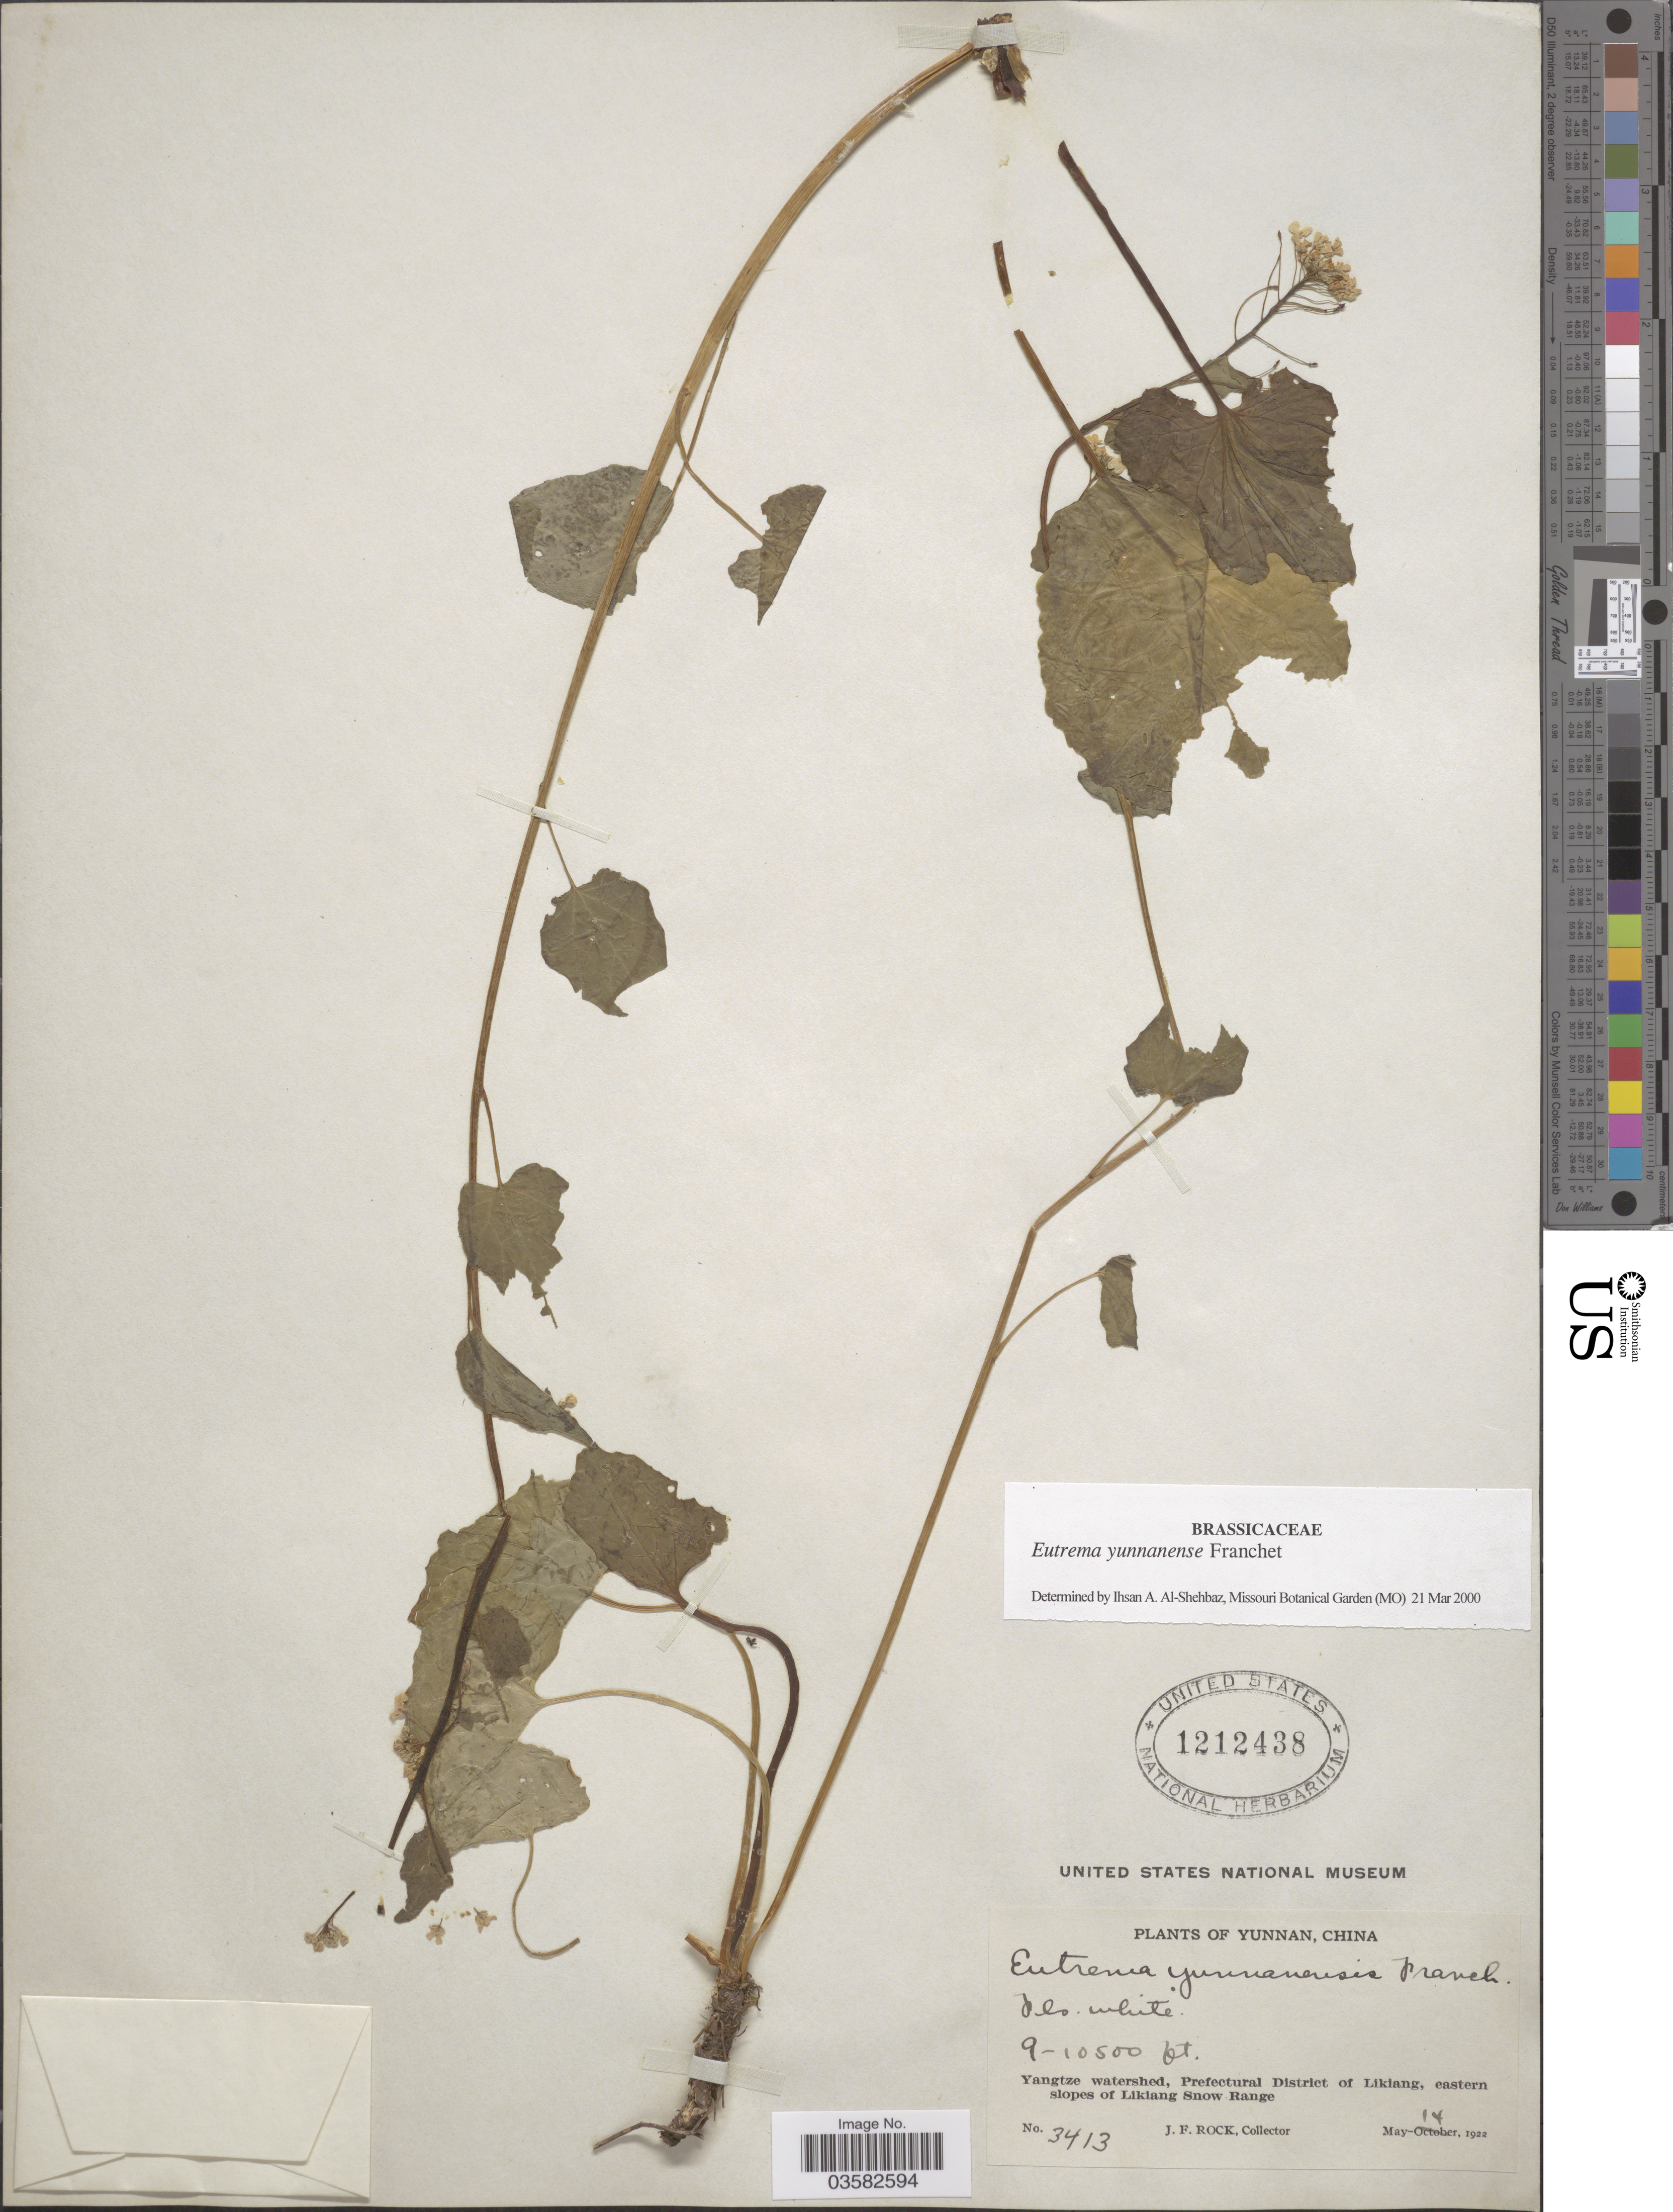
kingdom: Plantae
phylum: Tracheophyta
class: Magnoliopsida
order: Brassicales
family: Brassicaceae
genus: Eutrema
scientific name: Eutrema yunnanense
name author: Franch.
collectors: J. Rock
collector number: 3413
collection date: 1922-05-14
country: China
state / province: Yunnan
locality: Yangtze watershed, Prefectural District of Likiang, eastern slopes of Likiang Snow Range.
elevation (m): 2743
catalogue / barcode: US 1212438